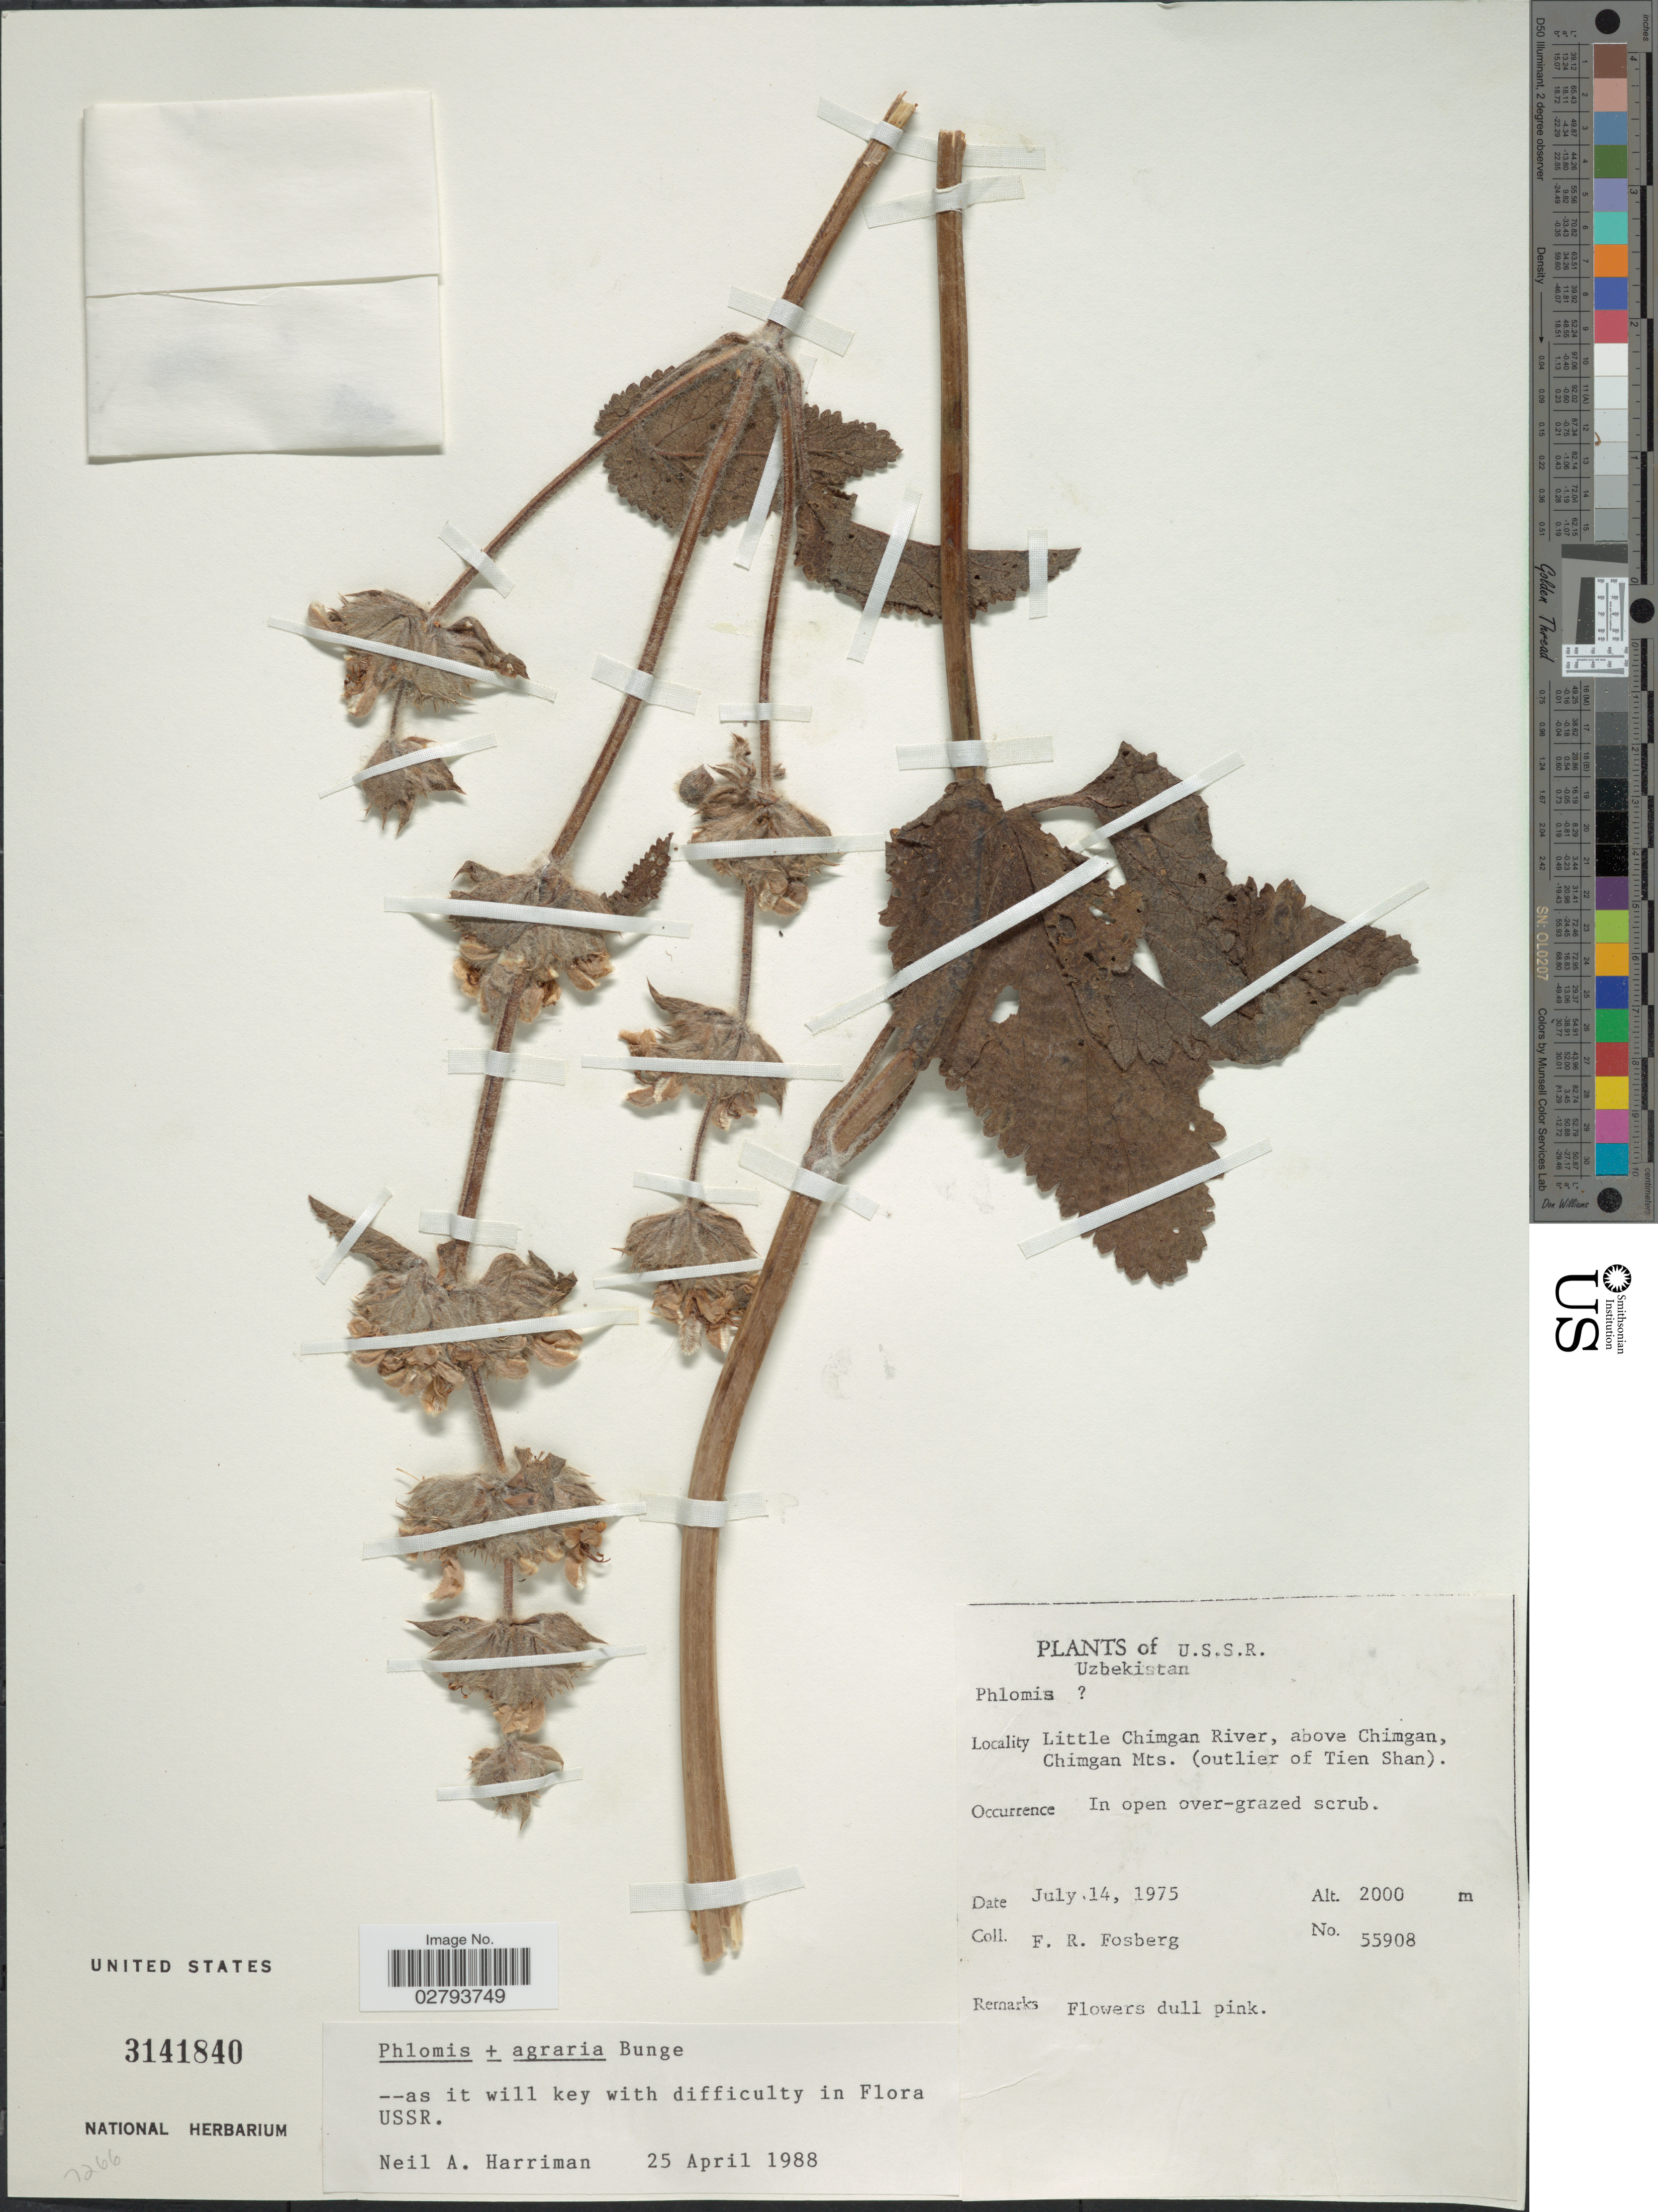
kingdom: Plantae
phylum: Tracheophyta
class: Magnoliopsida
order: Lamiales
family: Lamiaceae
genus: Phlomoides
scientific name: Phlomoides agraria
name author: (Bunge) Adylov et al.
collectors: F. R. Fosberg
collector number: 55908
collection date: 1975-07-14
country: Uzbekistan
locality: U.S.S.R., Little Chimgan River, above Chimgan, Chimgan Mts. (outlier of Tien Shan).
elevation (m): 2000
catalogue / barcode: US 3141840